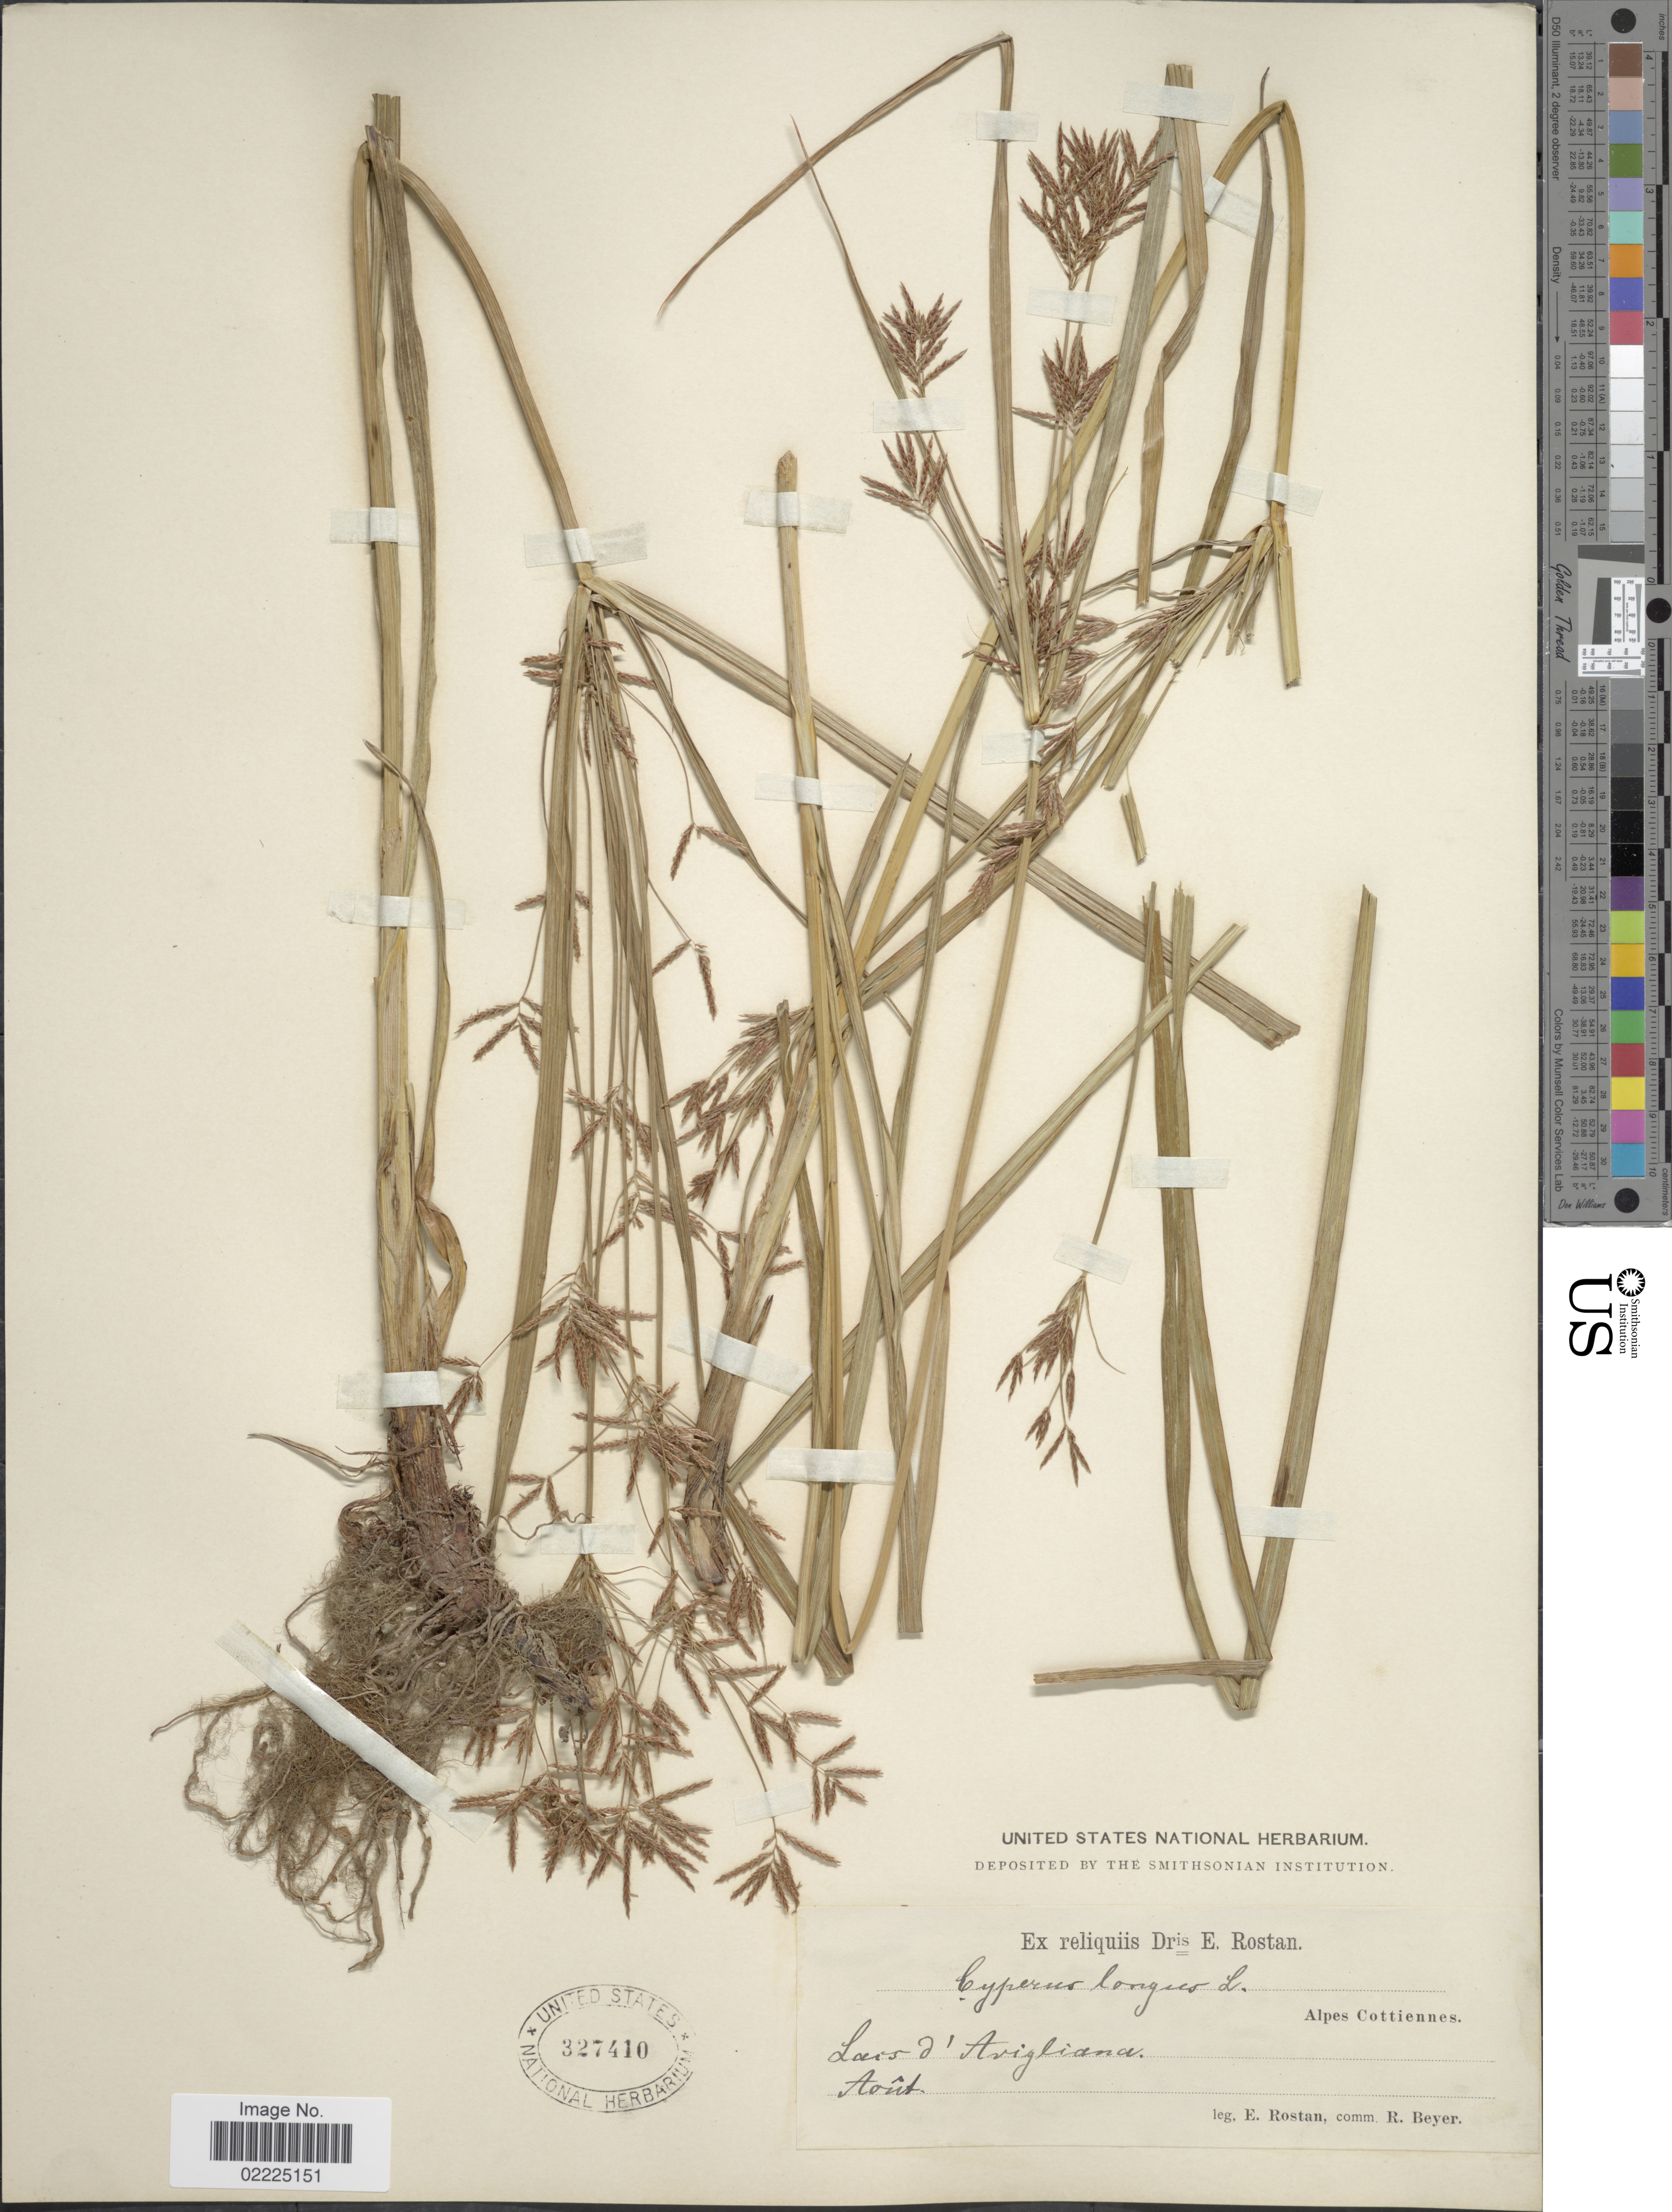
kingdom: Plantae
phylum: Tracheophyta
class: Liliopsida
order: Poales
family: Cyperaceae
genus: Cyperus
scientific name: Cyperus longus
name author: L.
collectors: E. Rostan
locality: Alpes Cottiennes, Lais d'Arigliana [interpreted]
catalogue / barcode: US 327410